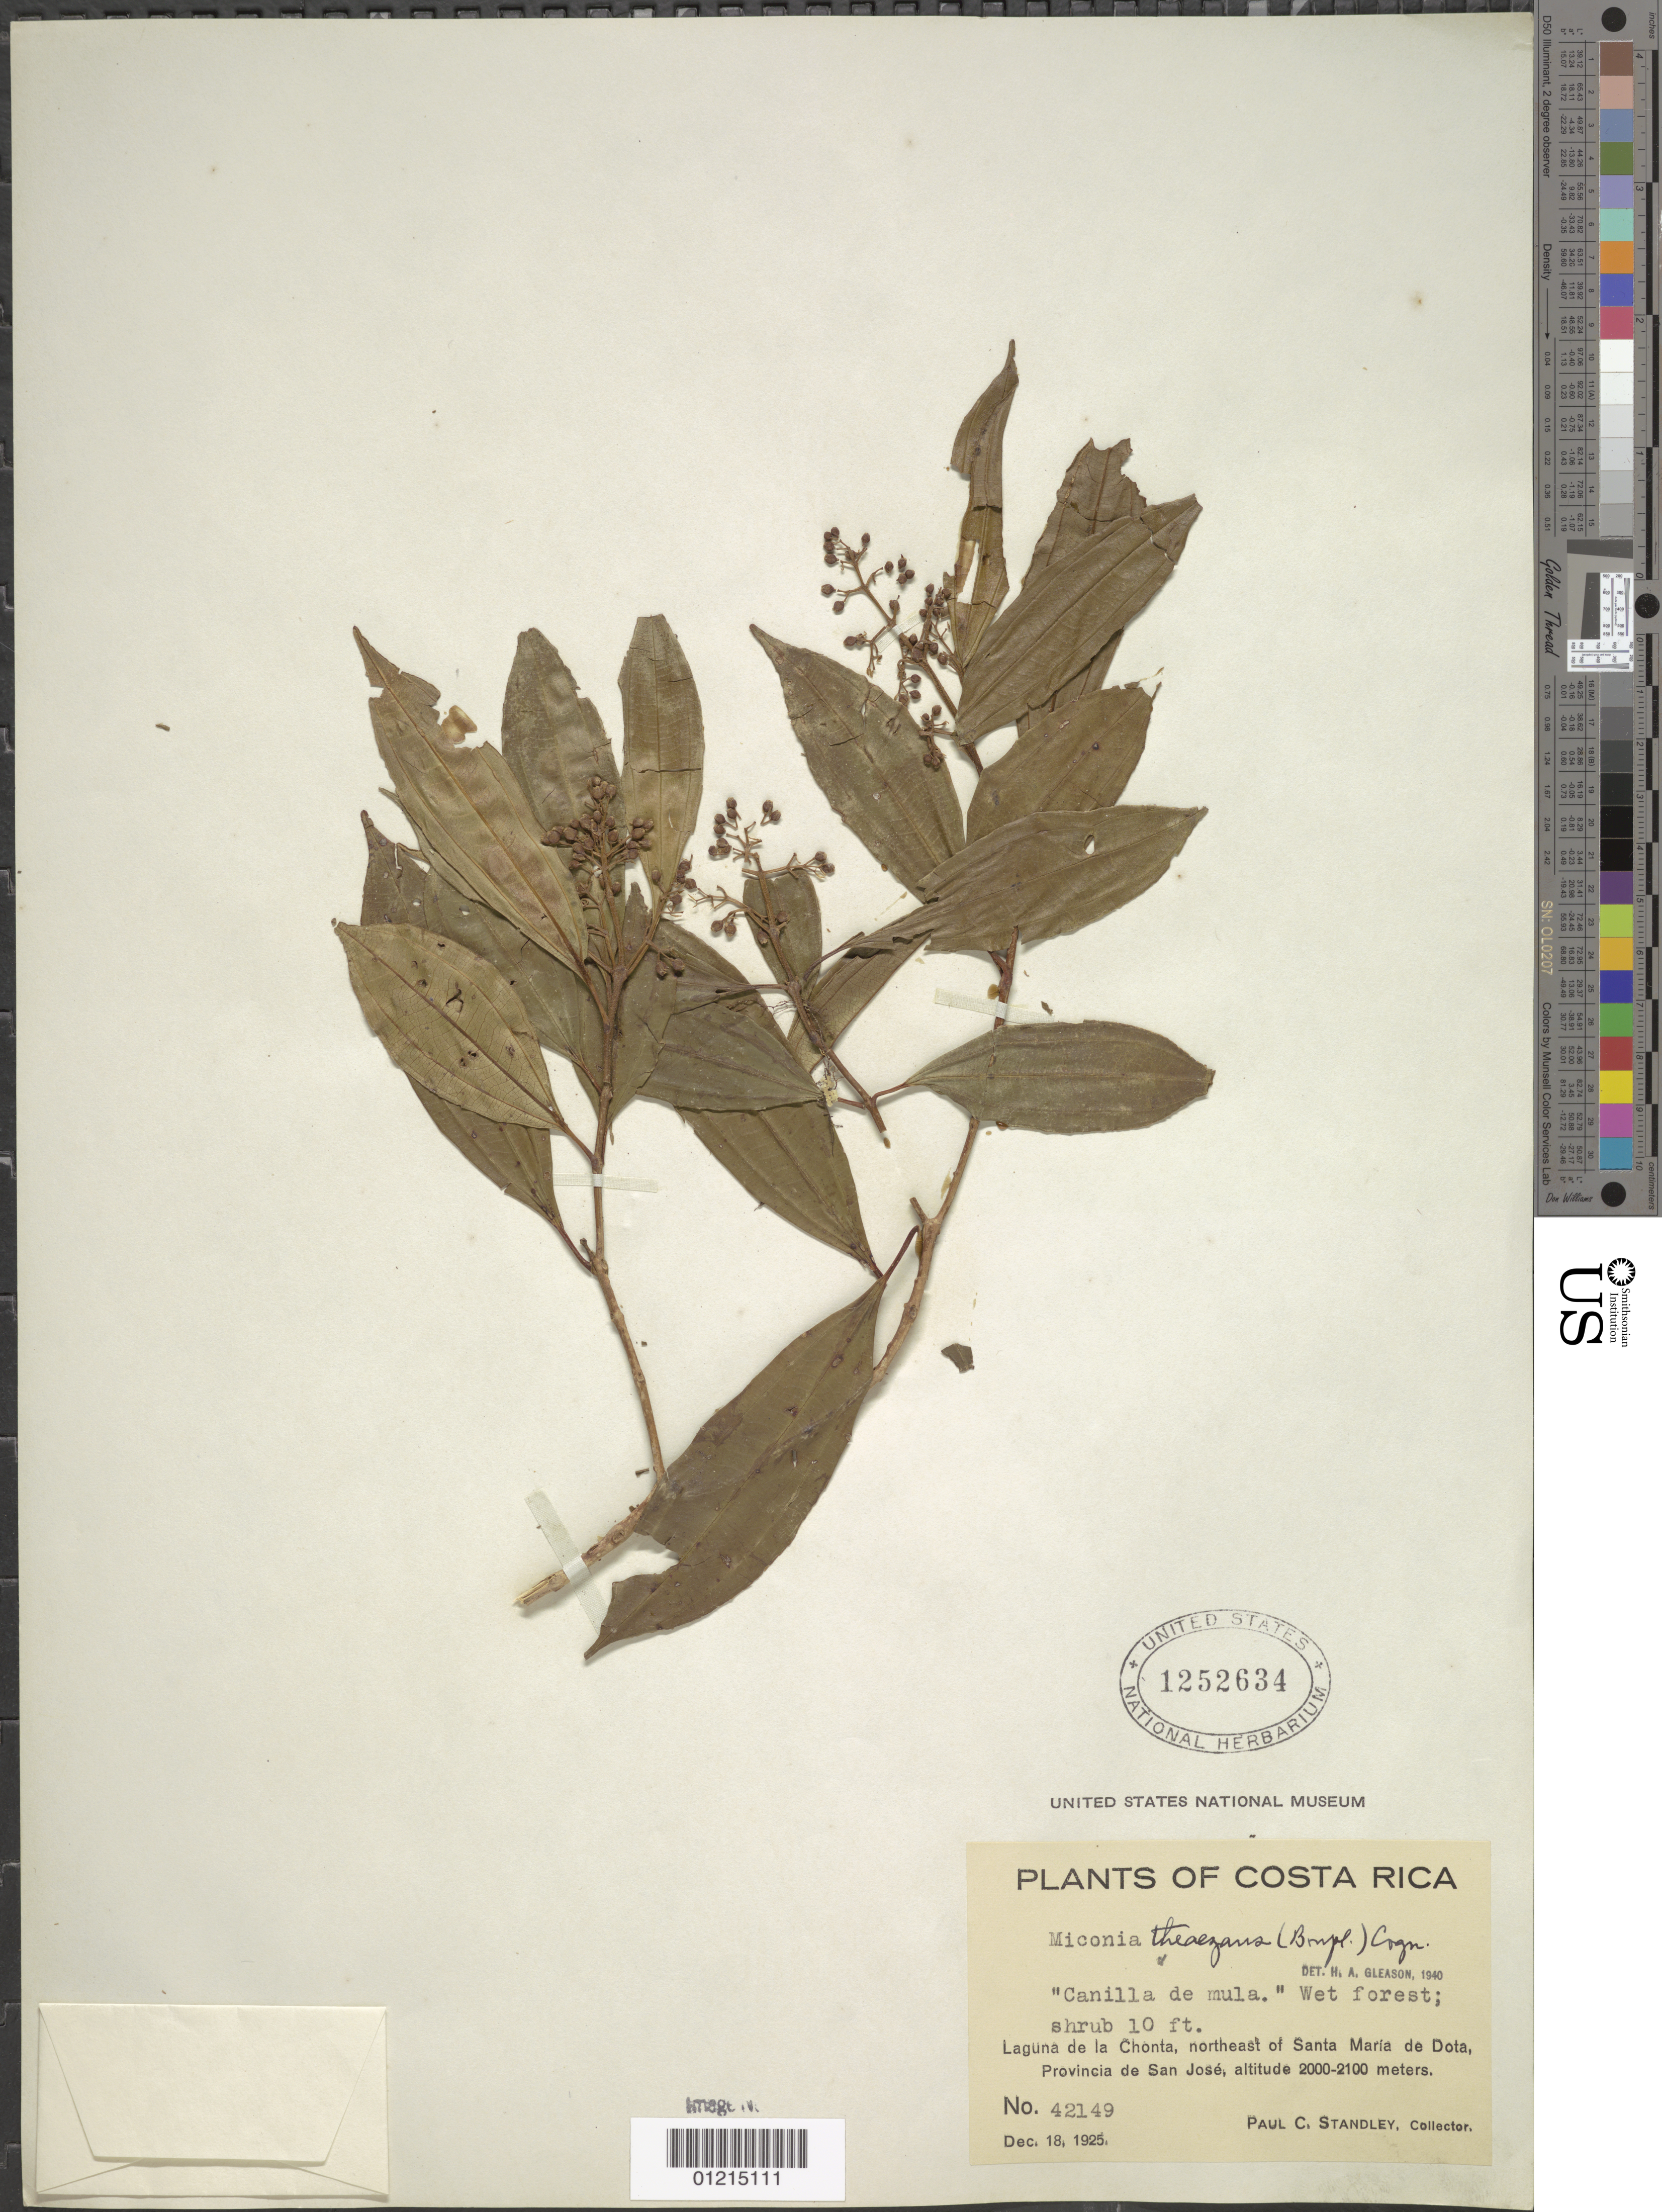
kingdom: Plantae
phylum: Tracheophyta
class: Magnoliopsida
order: Myrtales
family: Melastomataceae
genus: Miconia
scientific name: Miconia theizans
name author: (Bonpl.) Cogn.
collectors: P. C. Standley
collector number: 42149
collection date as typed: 18 Dec 1925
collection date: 1925-12-18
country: Costa Rica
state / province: San José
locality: Laguna de La Chonta, NE of Santa Maria de Dota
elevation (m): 2000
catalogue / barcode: US 1252634